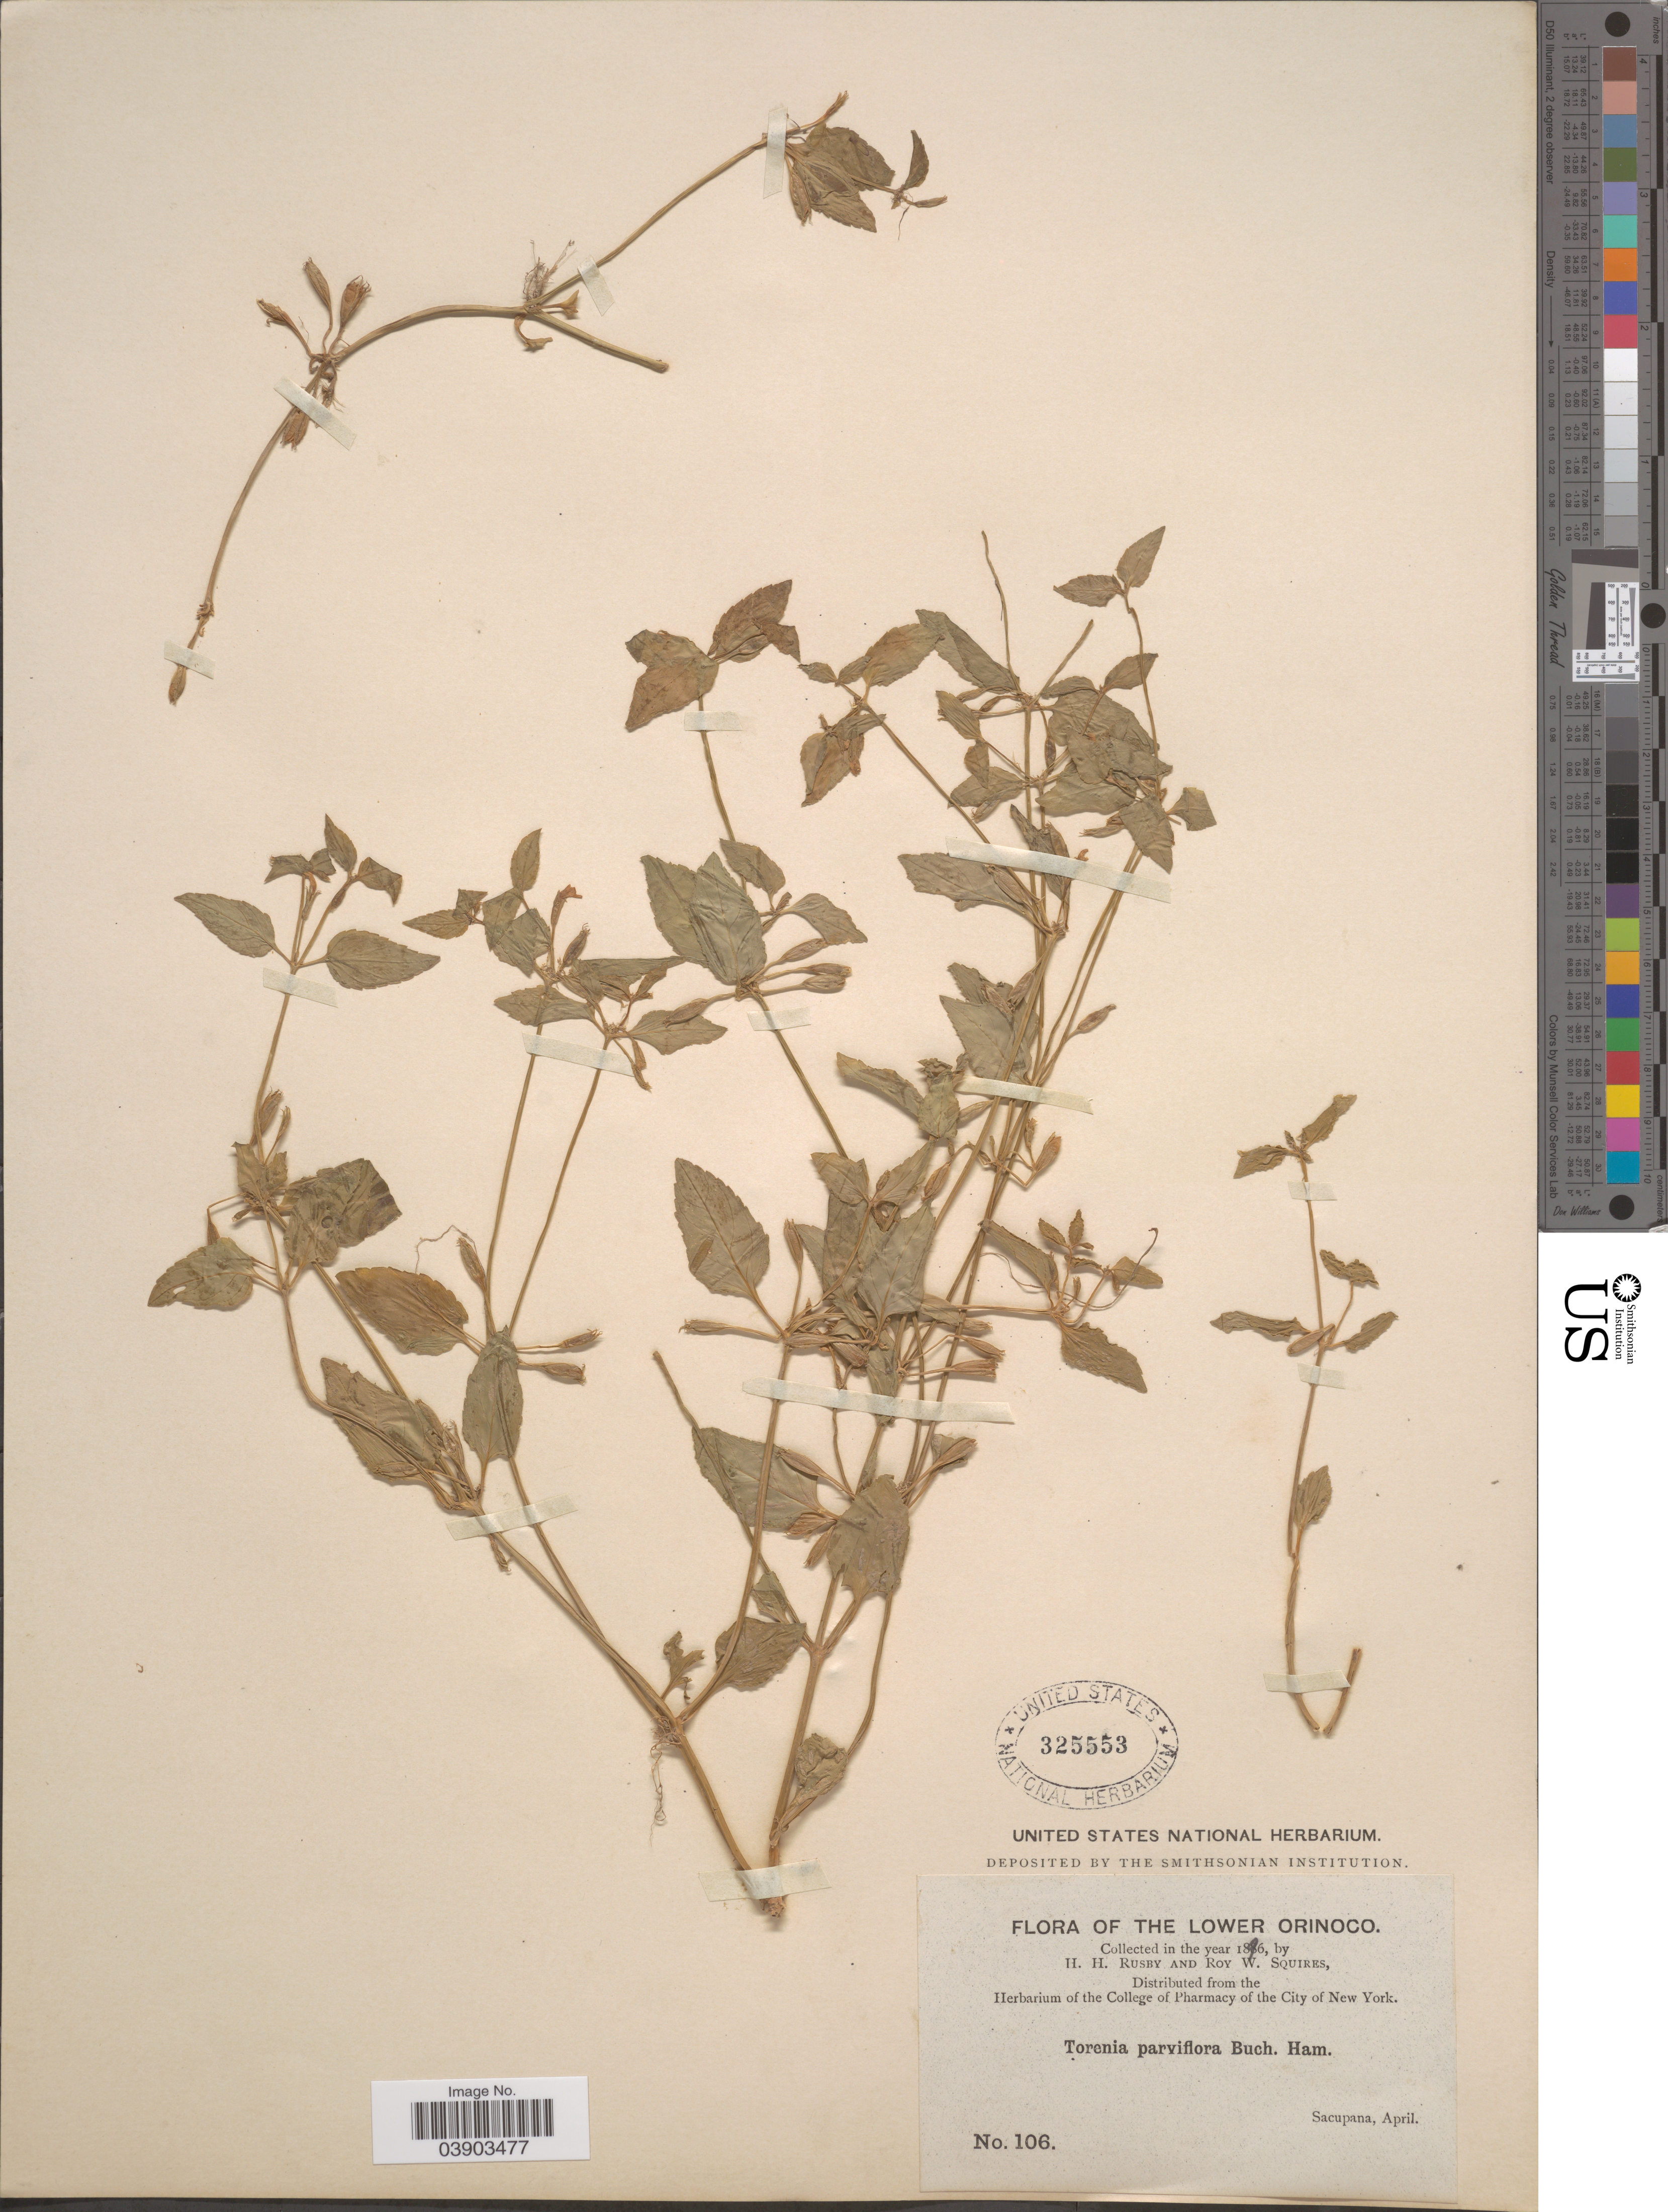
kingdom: Plantae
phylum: Tracheophyta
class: Magnoliopsida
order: Lamiales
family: Linderniaceae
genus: Torenia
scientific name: Torenia thouarsii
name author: (Cham. & Schltdl.) Kuntze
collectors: H. H. Rusby & R. Squires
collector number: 106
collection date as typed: April 1896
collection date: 1896-04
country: Venezuela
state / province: Delta Amacuro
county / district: Antonio Díaz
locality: Lower Orinoco, Sacupana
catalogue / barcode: US 325553